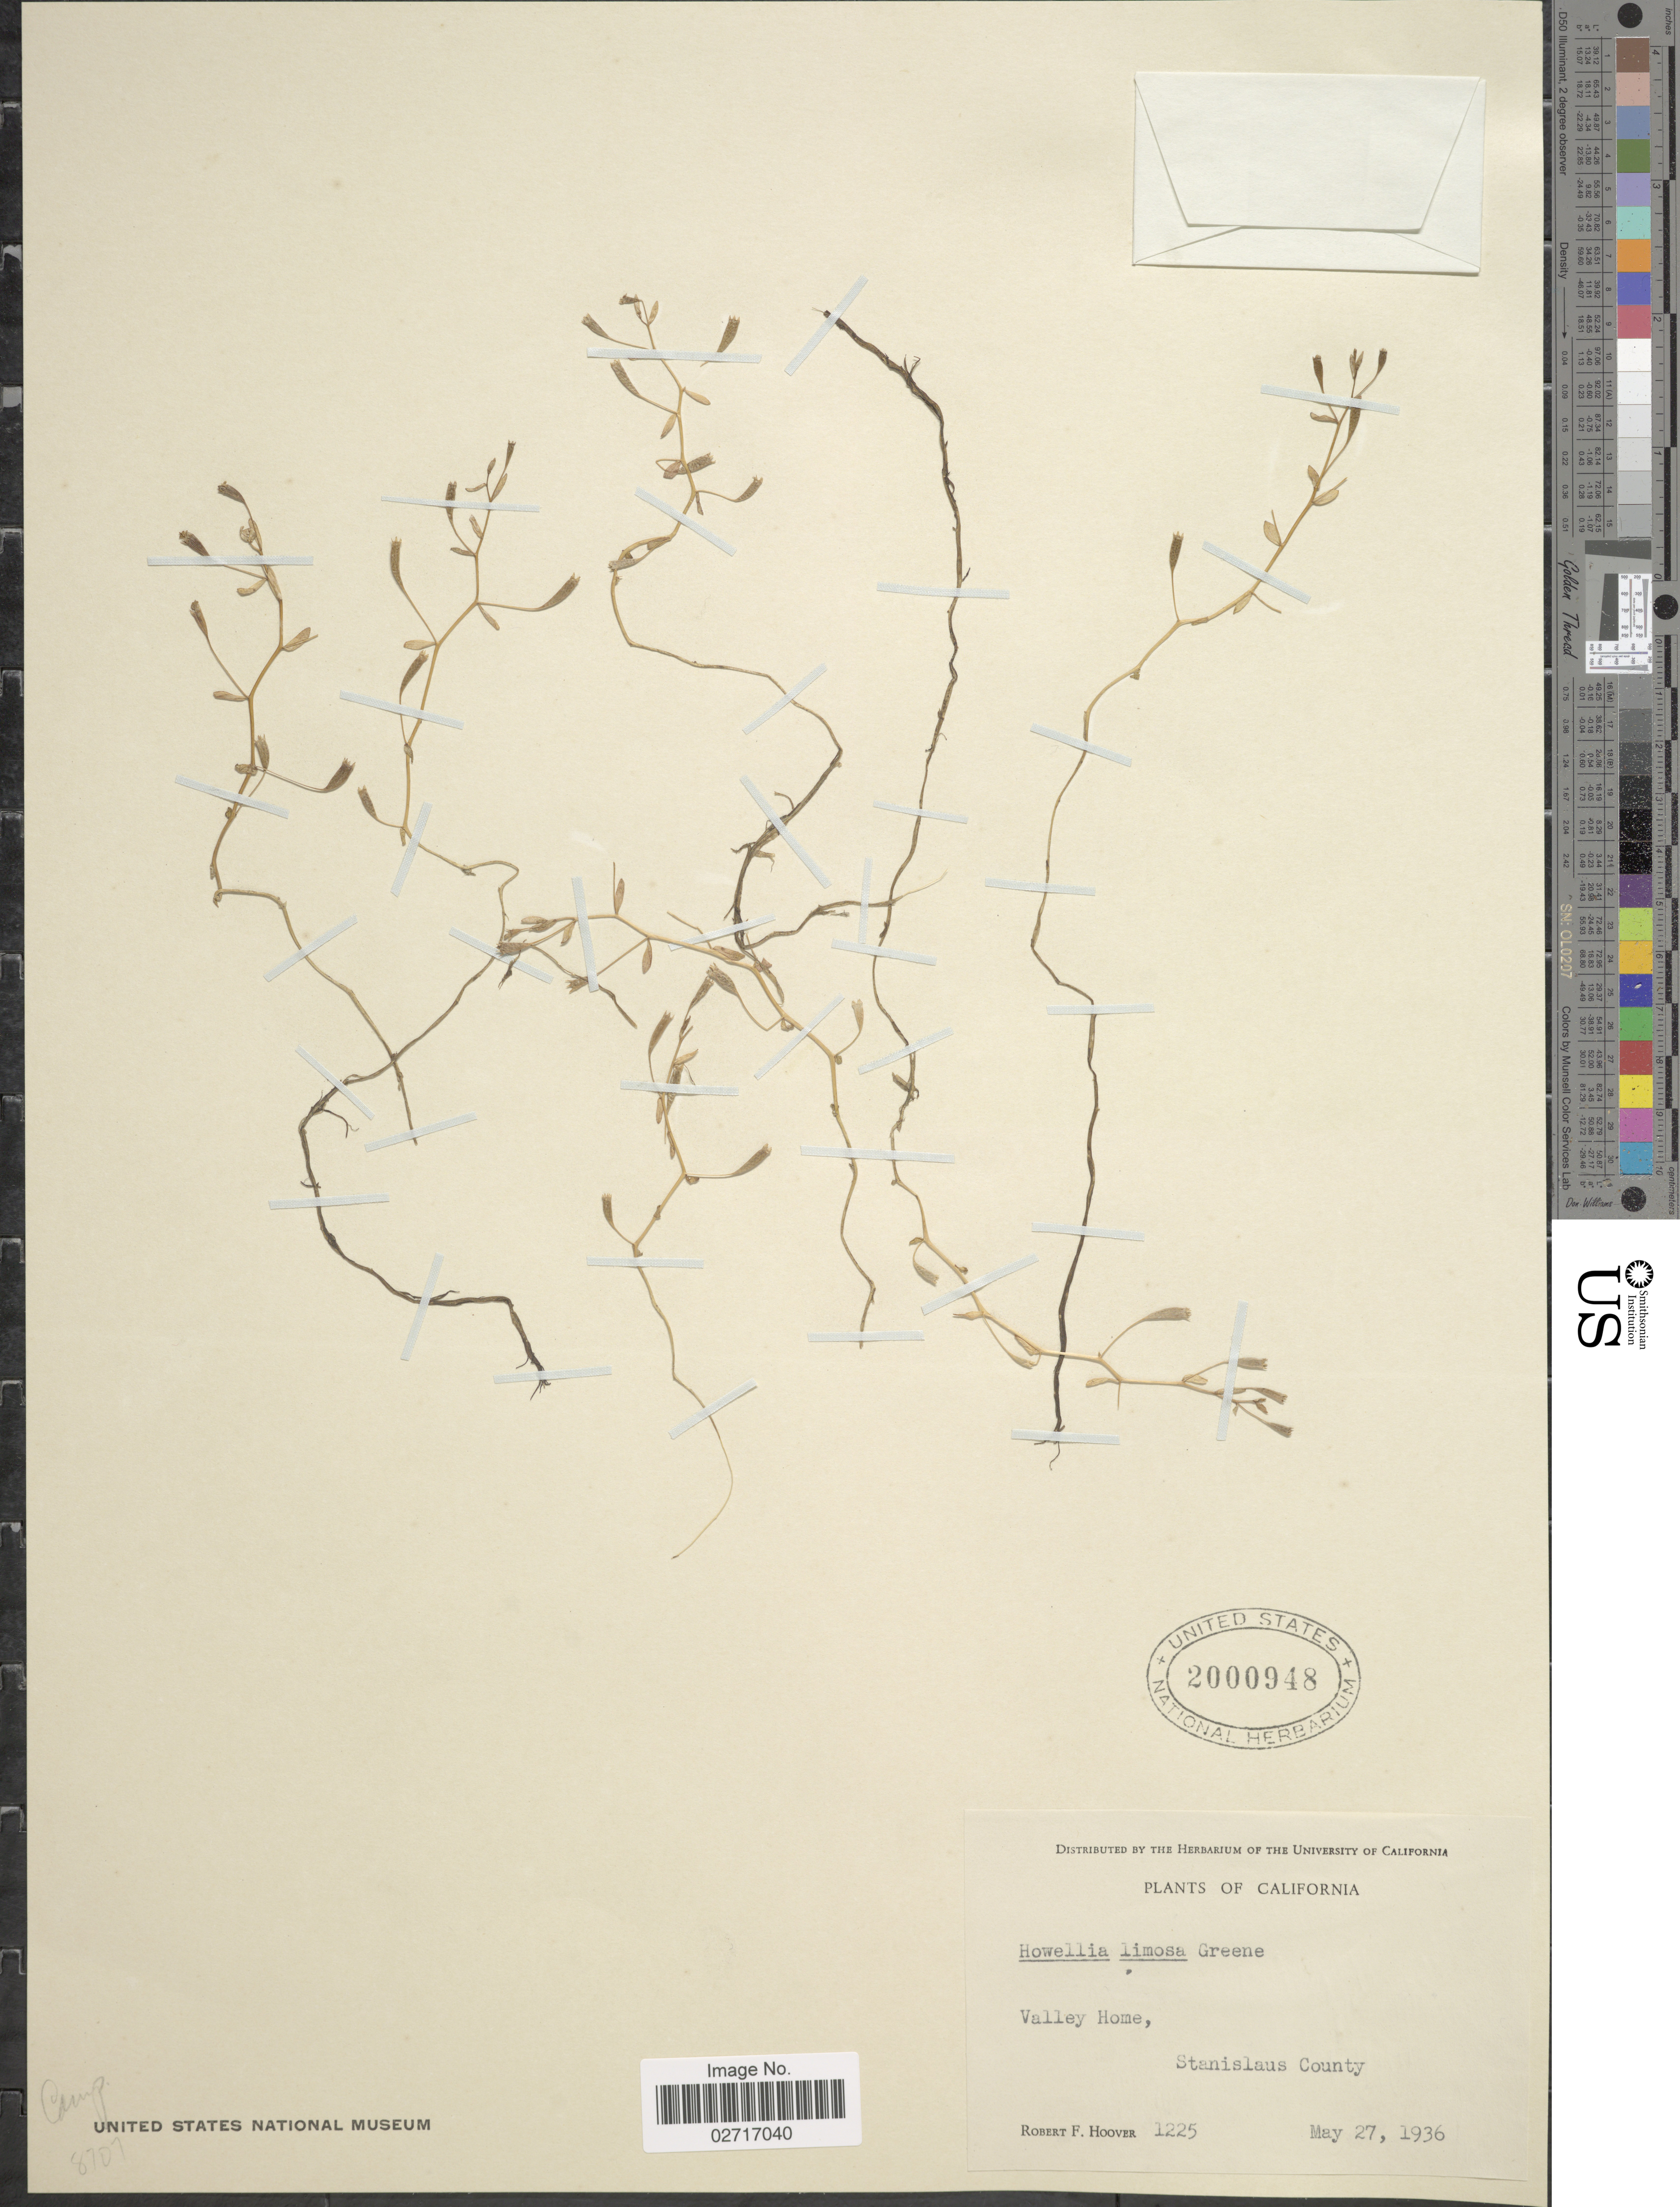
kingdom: Plantae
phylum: Tracheophyta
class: Magnoliopsida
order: Asterales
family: Campanulaceae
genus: Legenere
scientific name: Legenere limosa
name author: (S.W. Greene) McVaugh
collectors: R. F. Hoover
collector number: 1225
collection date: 1936-05-27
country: United States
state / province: California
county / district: Stanislaus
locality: Valley Home, Stanislaus County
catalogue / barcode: US 2000948